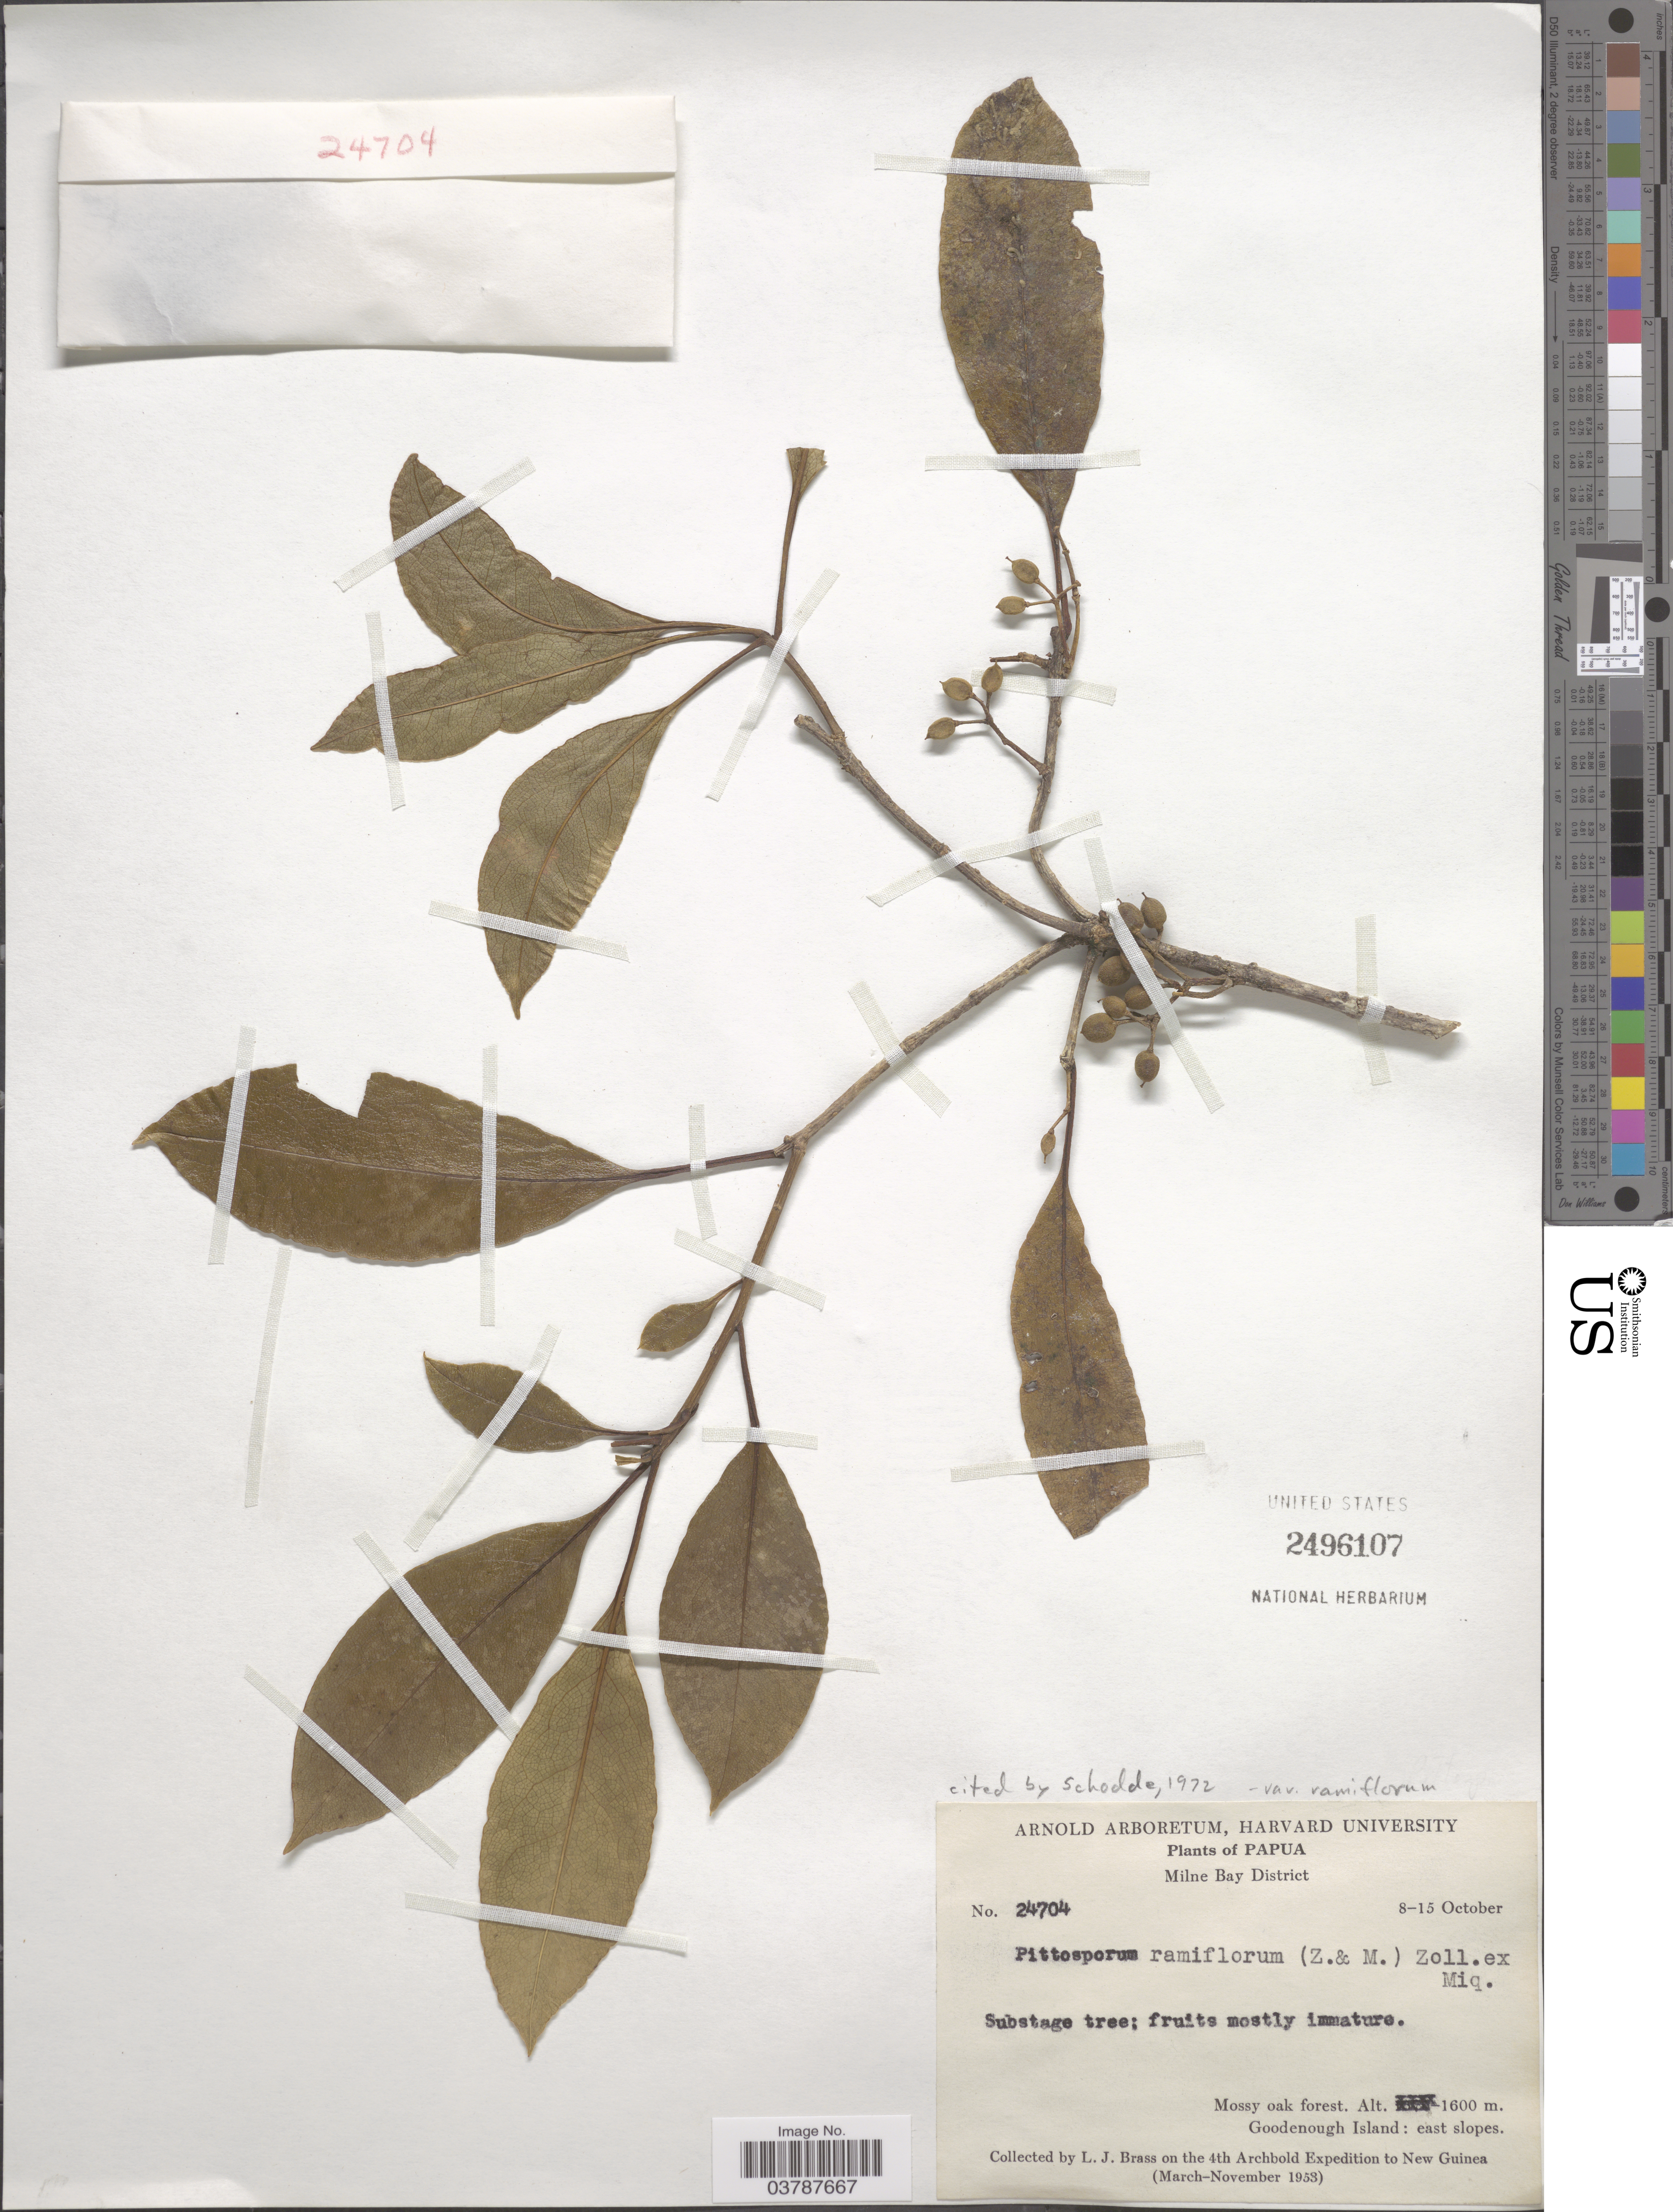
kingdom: Plantae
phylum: Tracheophyta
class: Magnoliopsida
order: Apiales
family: Pittosporaceae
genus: Pittosporum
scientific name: Pittosporum ramiflorum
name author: (Zoll. & Mor.) Zoll.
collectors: L. J. Brass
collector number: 24704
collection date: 1953-10-08/1953-10-15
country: Papua New Guinea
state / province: Milne Bay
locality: Milne Bay District. Goodenough Island: east slopes.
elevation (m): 1600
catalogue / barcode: US 2496107